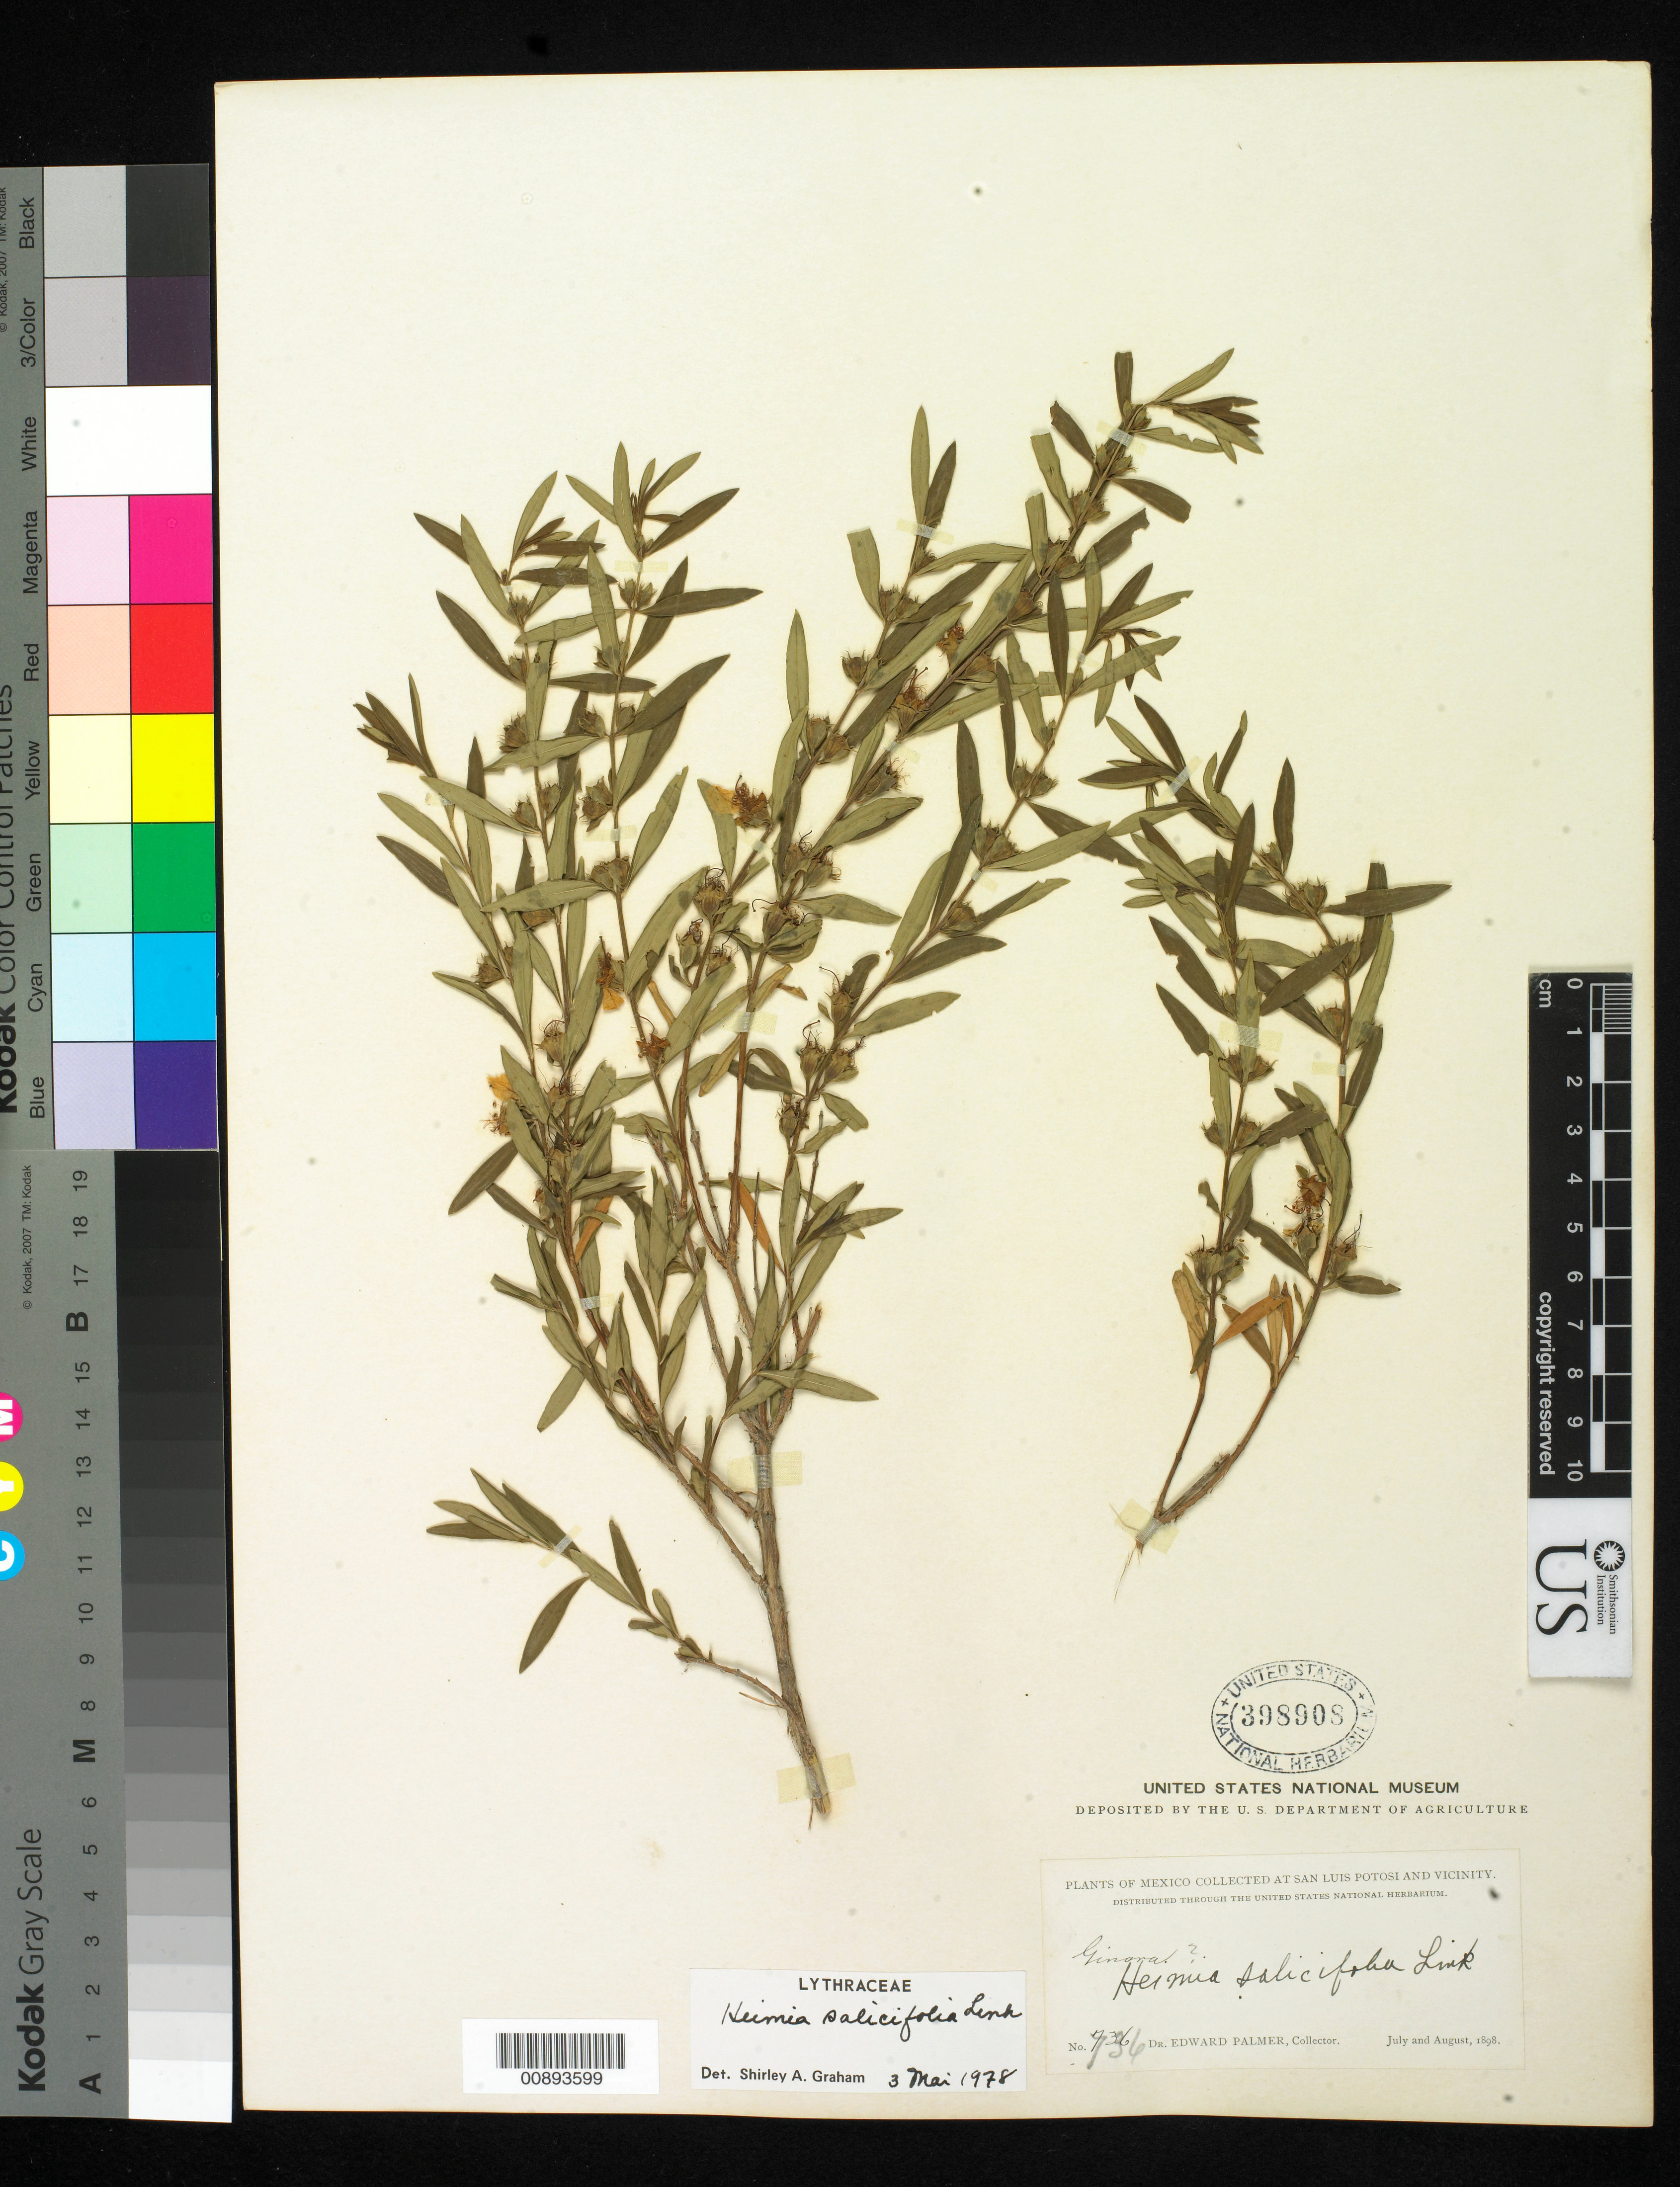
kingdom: Plantae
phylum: Tracheophyta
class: Magnoliopsida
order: Myrtales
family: Lythraceae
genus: Heimia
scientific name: Heimia salicifolia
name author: Link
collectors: E. Palmer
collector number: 736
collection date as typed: Jul 1898 to -- Aug 1898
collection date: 1898-07/1898-08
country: Mexico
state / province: San Luis Potosí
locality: San Luis Potosí and vicinity.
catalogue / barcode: US 398908